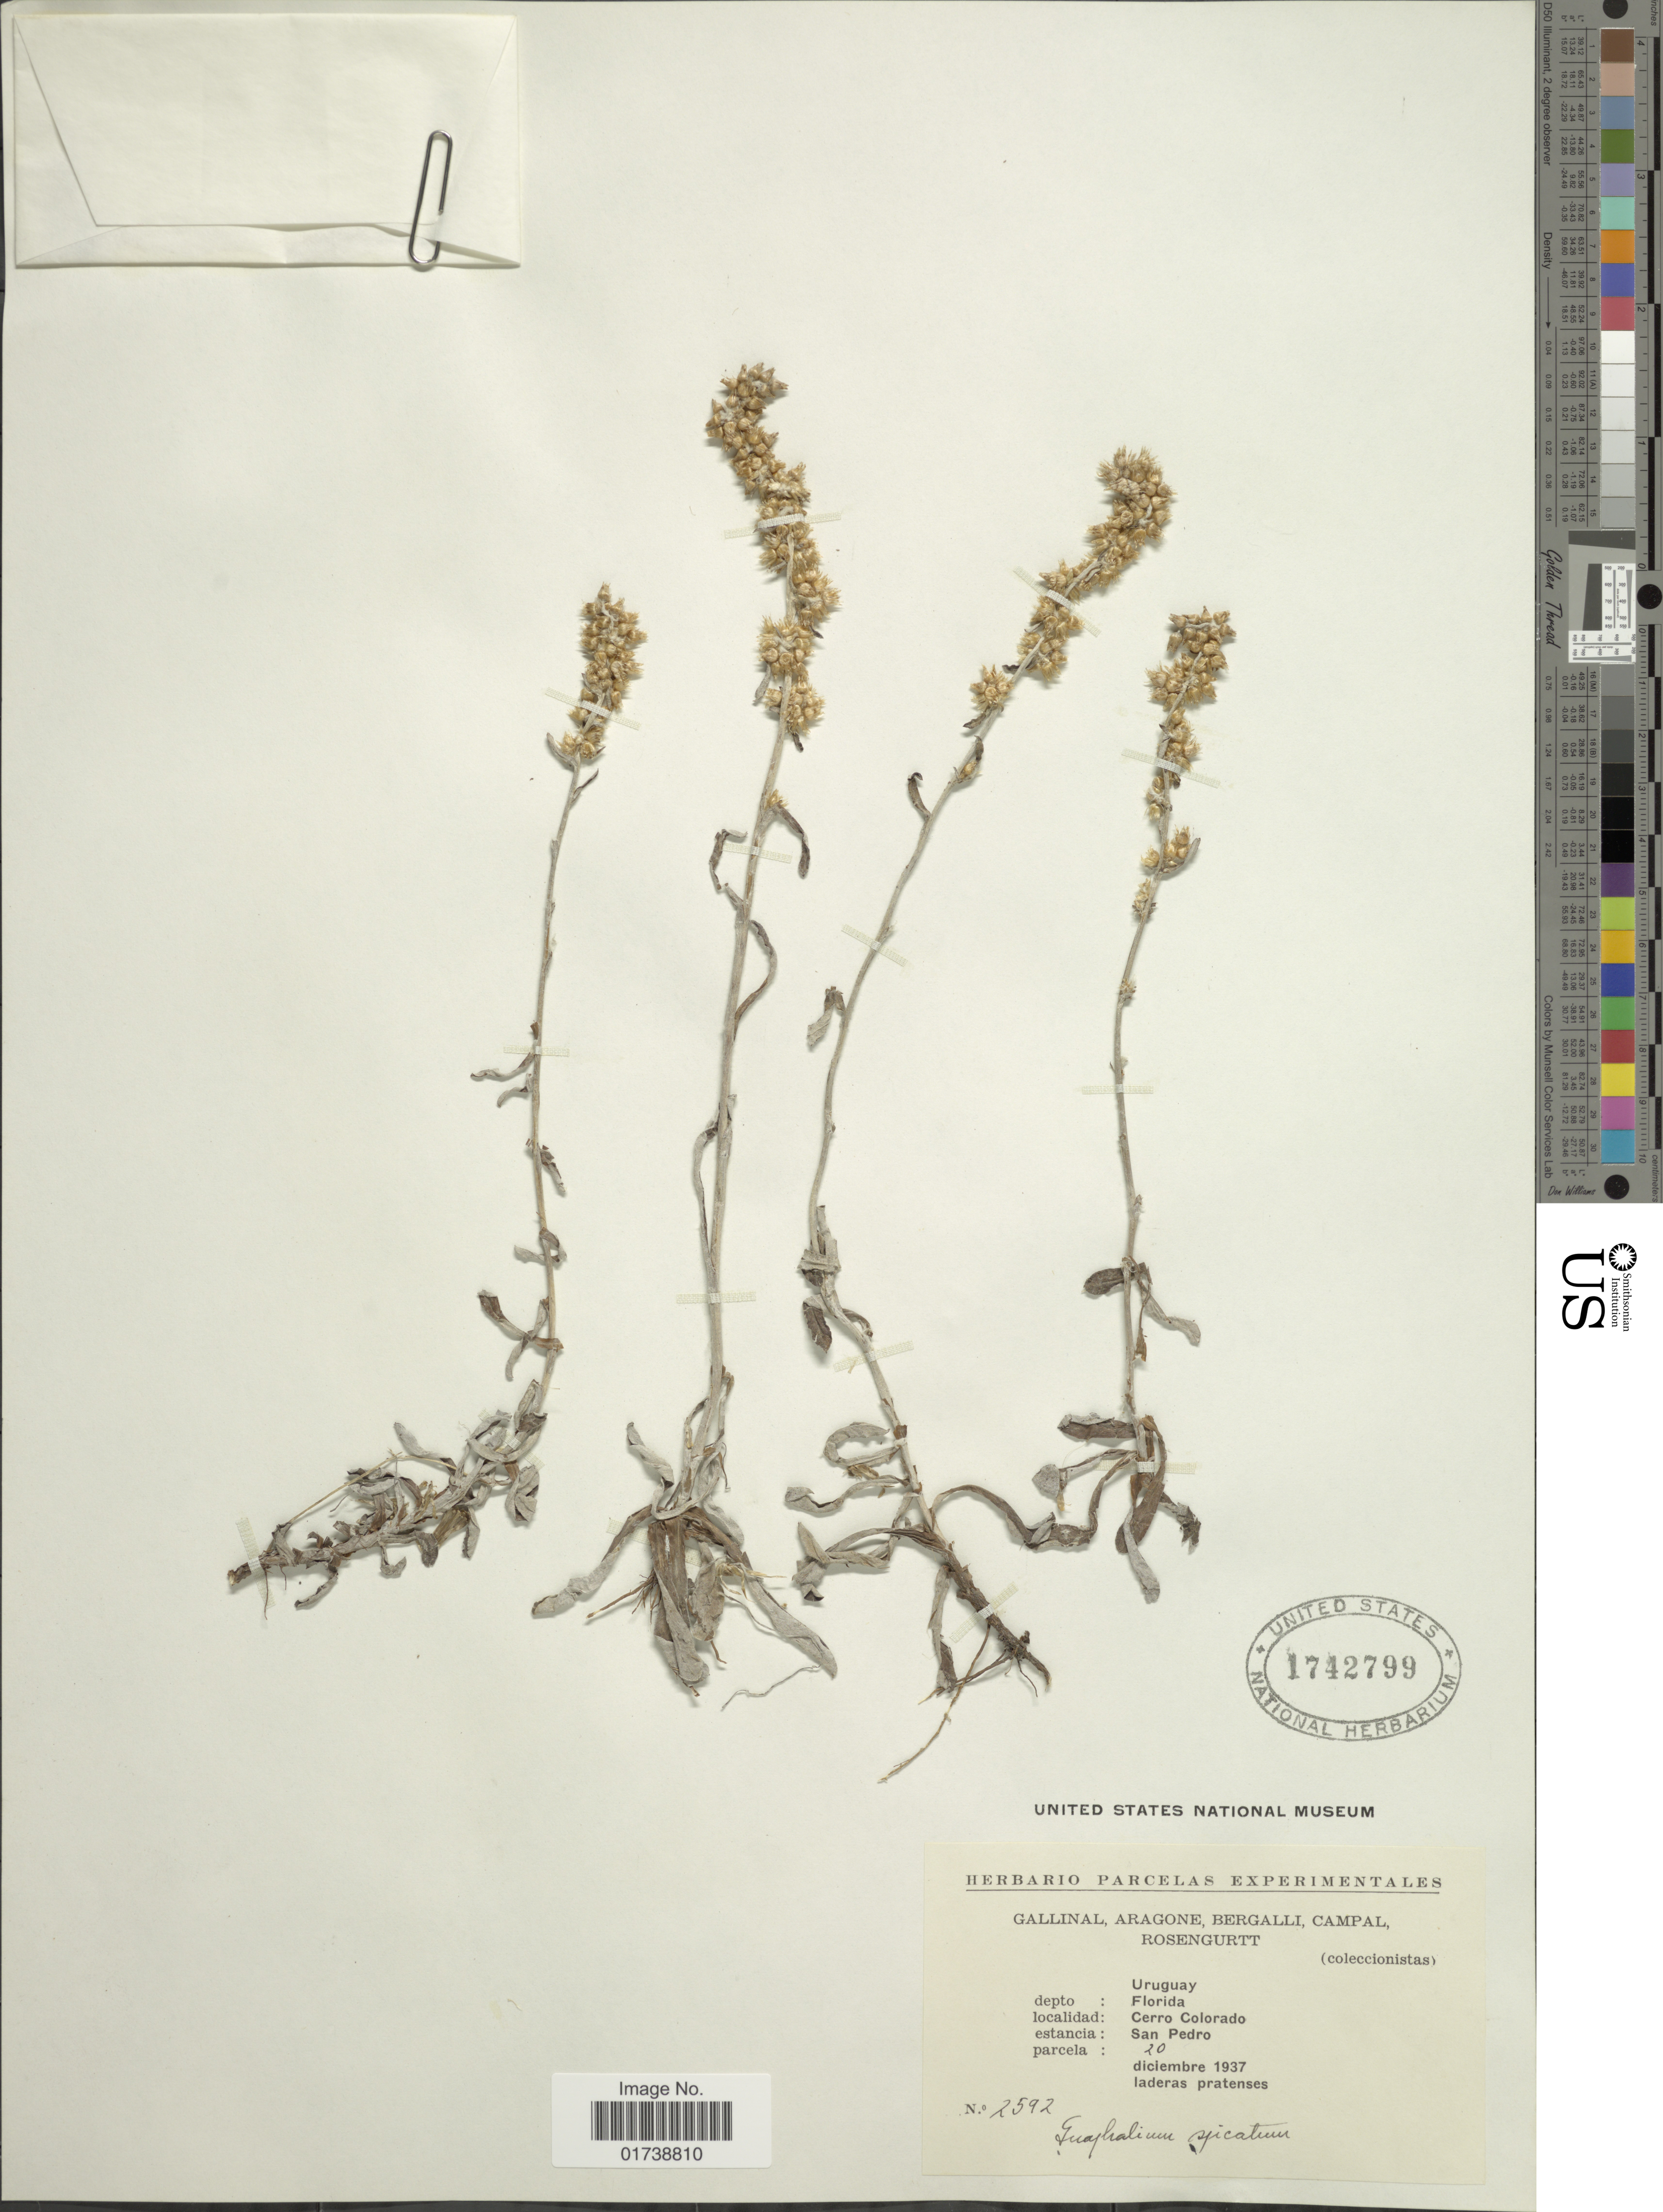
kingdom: Plantae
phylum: Tracheophyta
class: Magnoliopsida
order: Asterales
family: Asteraceae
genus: Gamochaeta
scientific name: Gamochaeta spicata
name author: (Lam.) Cabrera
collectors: -. Gallinal, -- Aragone, -- Bergalli, -- Campal & Rosengurtt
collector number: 2592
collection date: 1937-12-20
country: Uruguay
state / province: Florida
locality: Cerro Colorado, Estancia San Pedro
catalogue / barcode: US 1742799